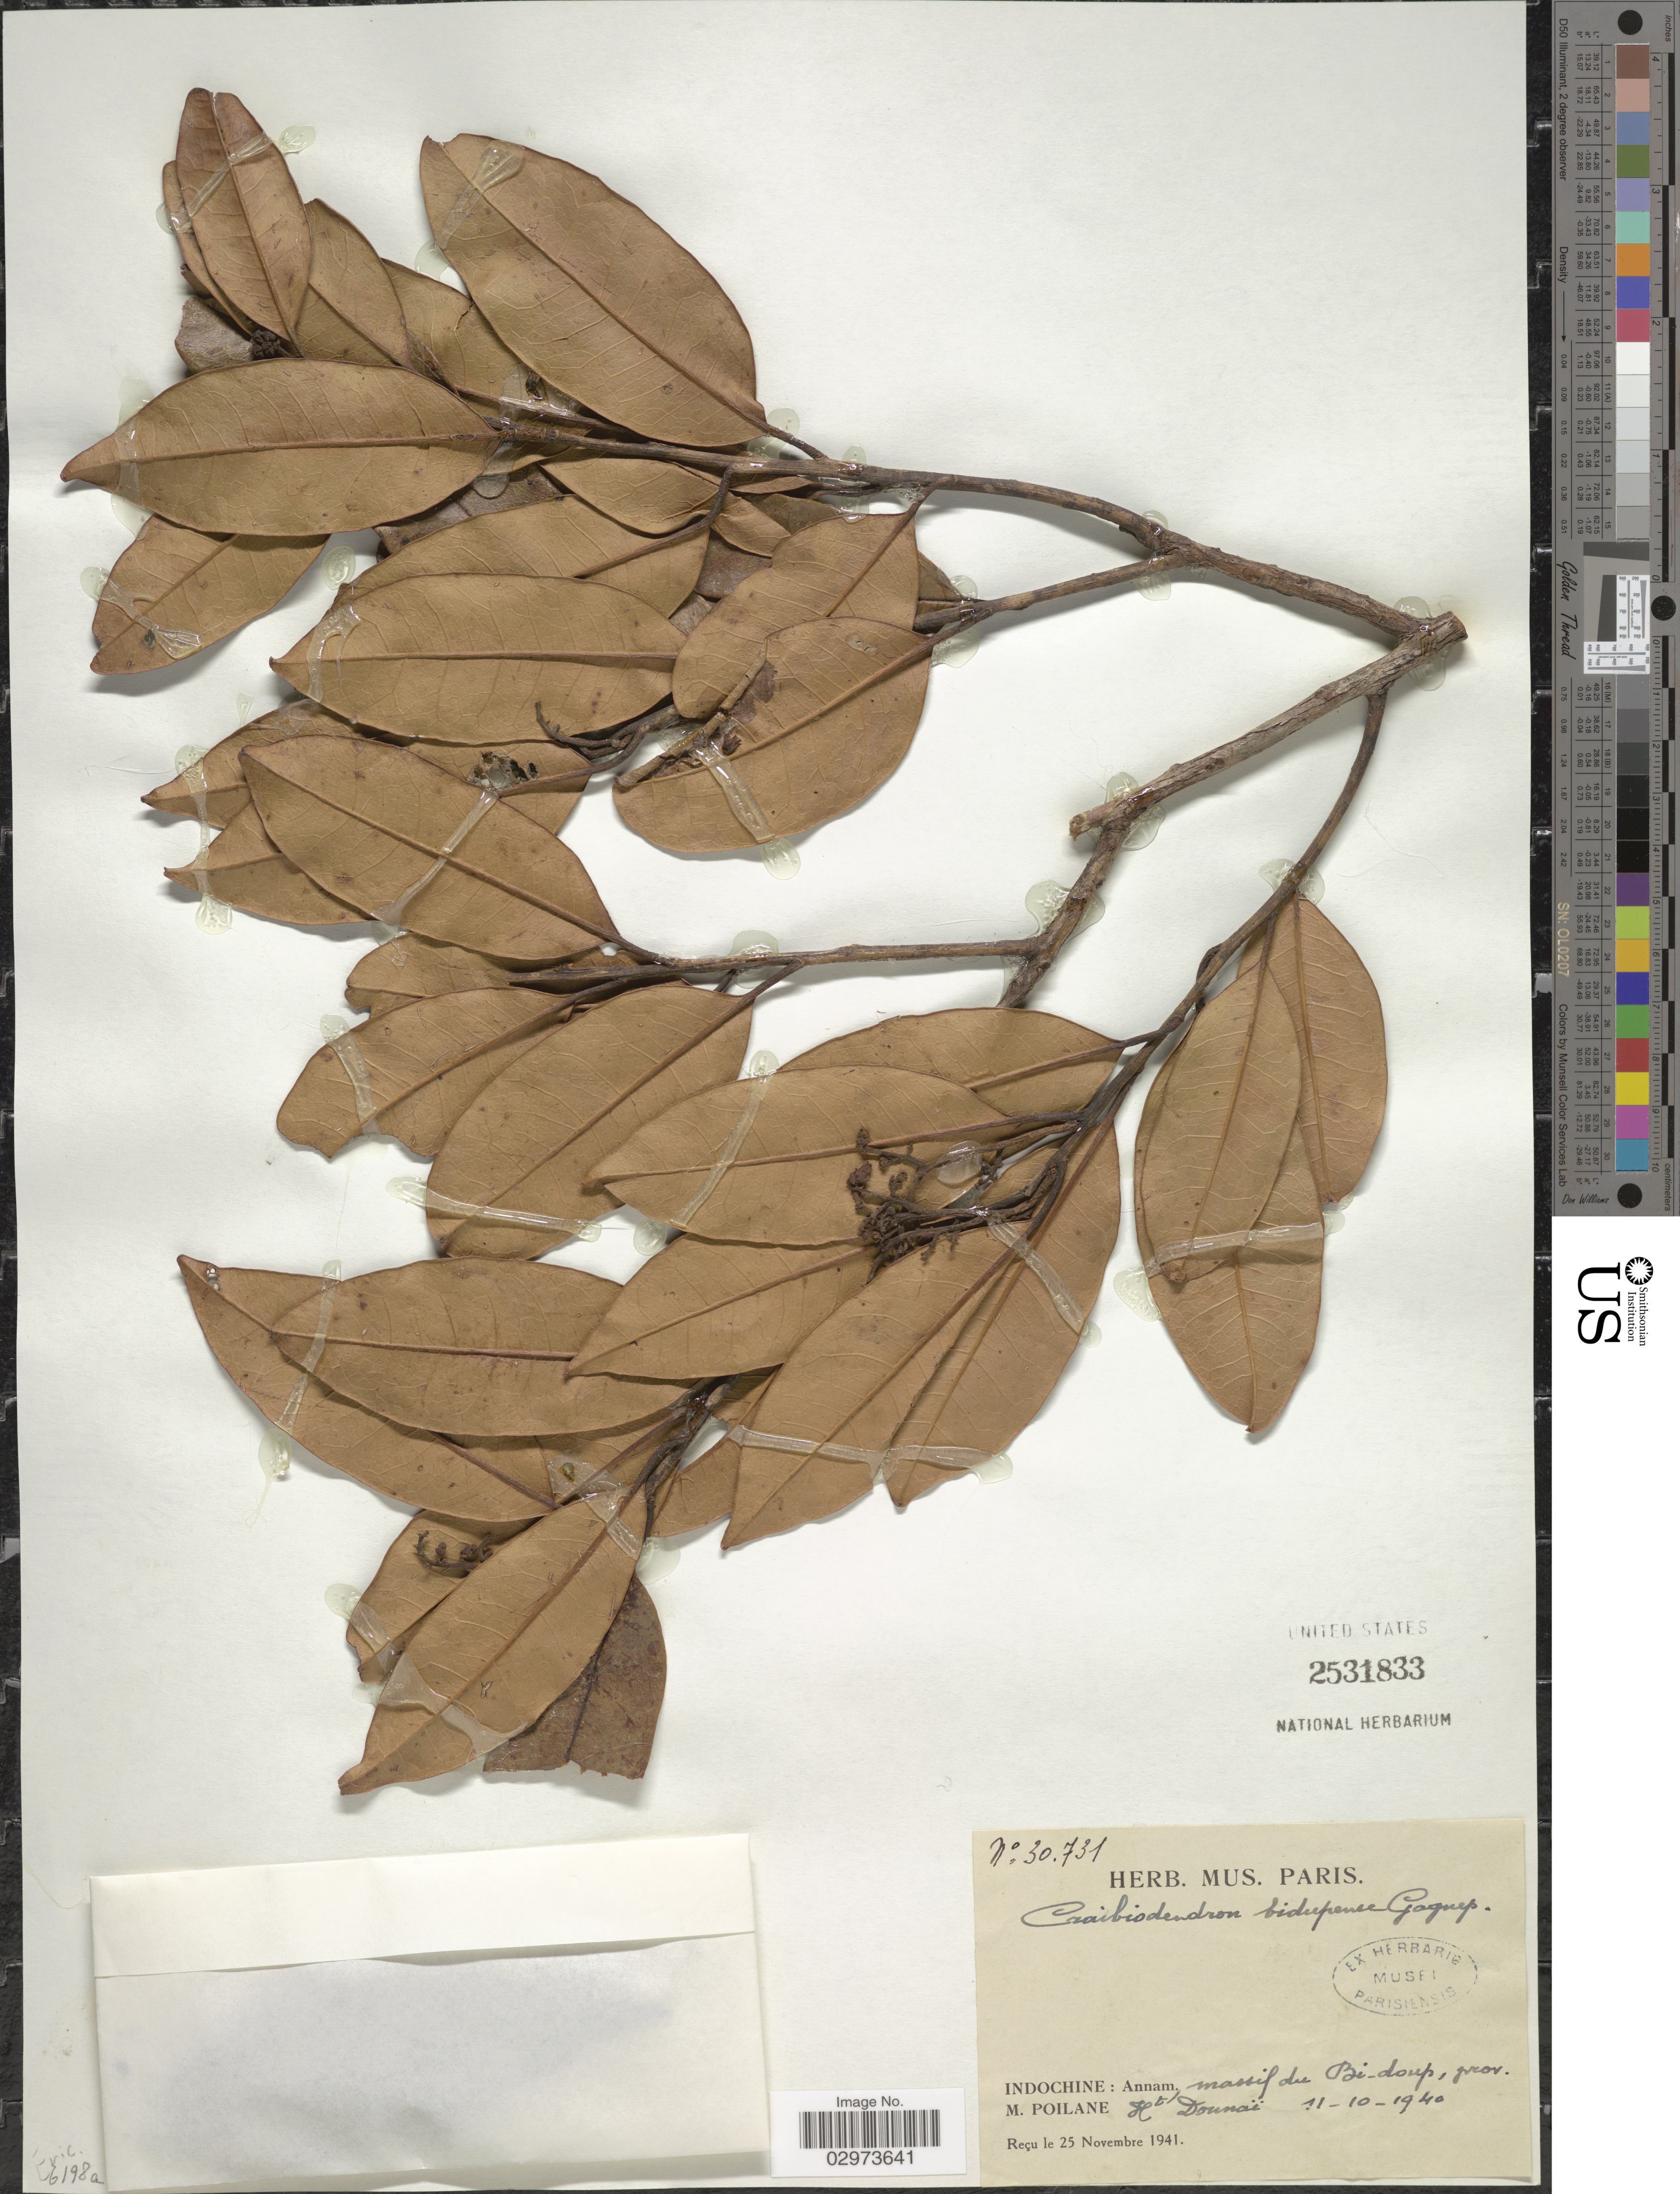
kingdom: Plantae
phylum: Tracheophyta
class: Magnoliopsida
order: Ericales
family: Ericaceae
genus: Craibiodendron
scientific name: Craibiodendron bidoupense Gagnep. sp. nov. ined.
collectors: M. Poilane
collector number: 30731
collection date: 1940-10-11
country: Vietnam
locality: Indochine: Annam, massif du Bi-doup, prov. Ht Dounaï.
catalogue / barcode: US 2531833